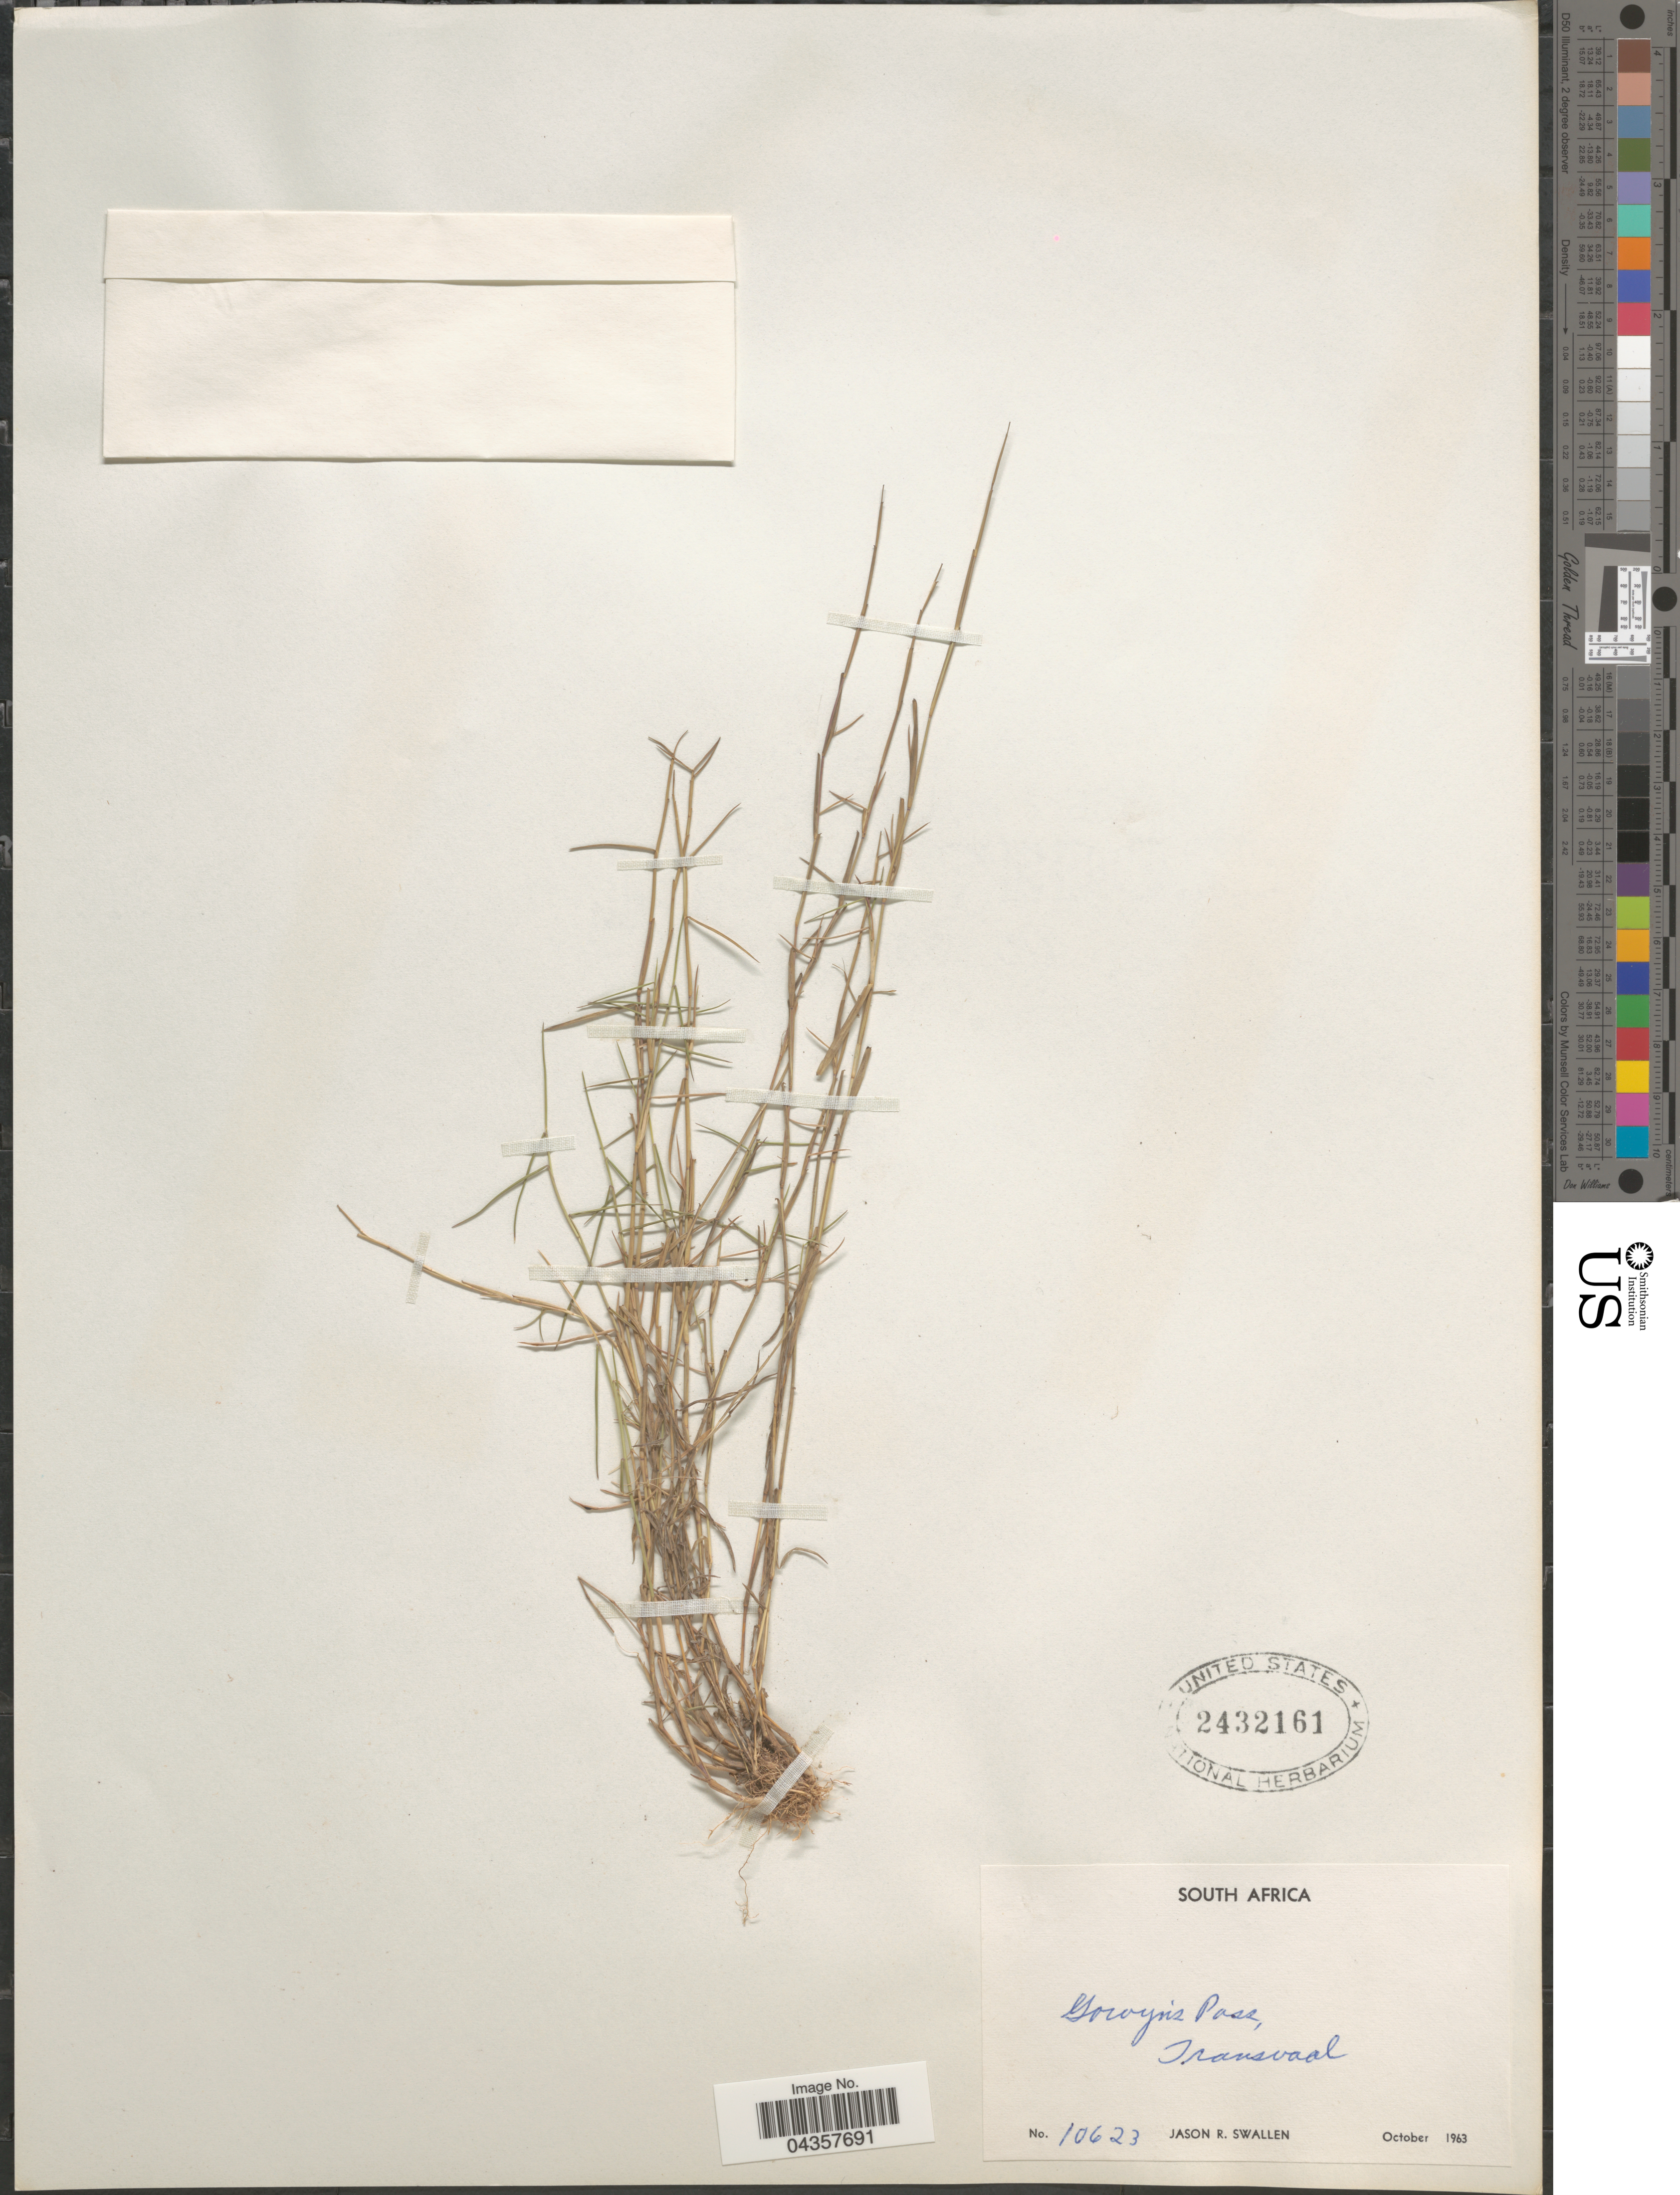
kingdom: Plantae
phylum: Tracheophyta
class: Liliopsida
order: Poales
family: Poaceae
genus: Schizachyrium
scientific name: Schizachyrium brevifolium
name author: (Sw.) Nees ex Büse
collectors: J. R. Swallen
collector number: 10623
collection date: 1963-10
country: South Africa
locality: Goroyn's Pass, Transvaal.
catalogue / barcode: US 2432161